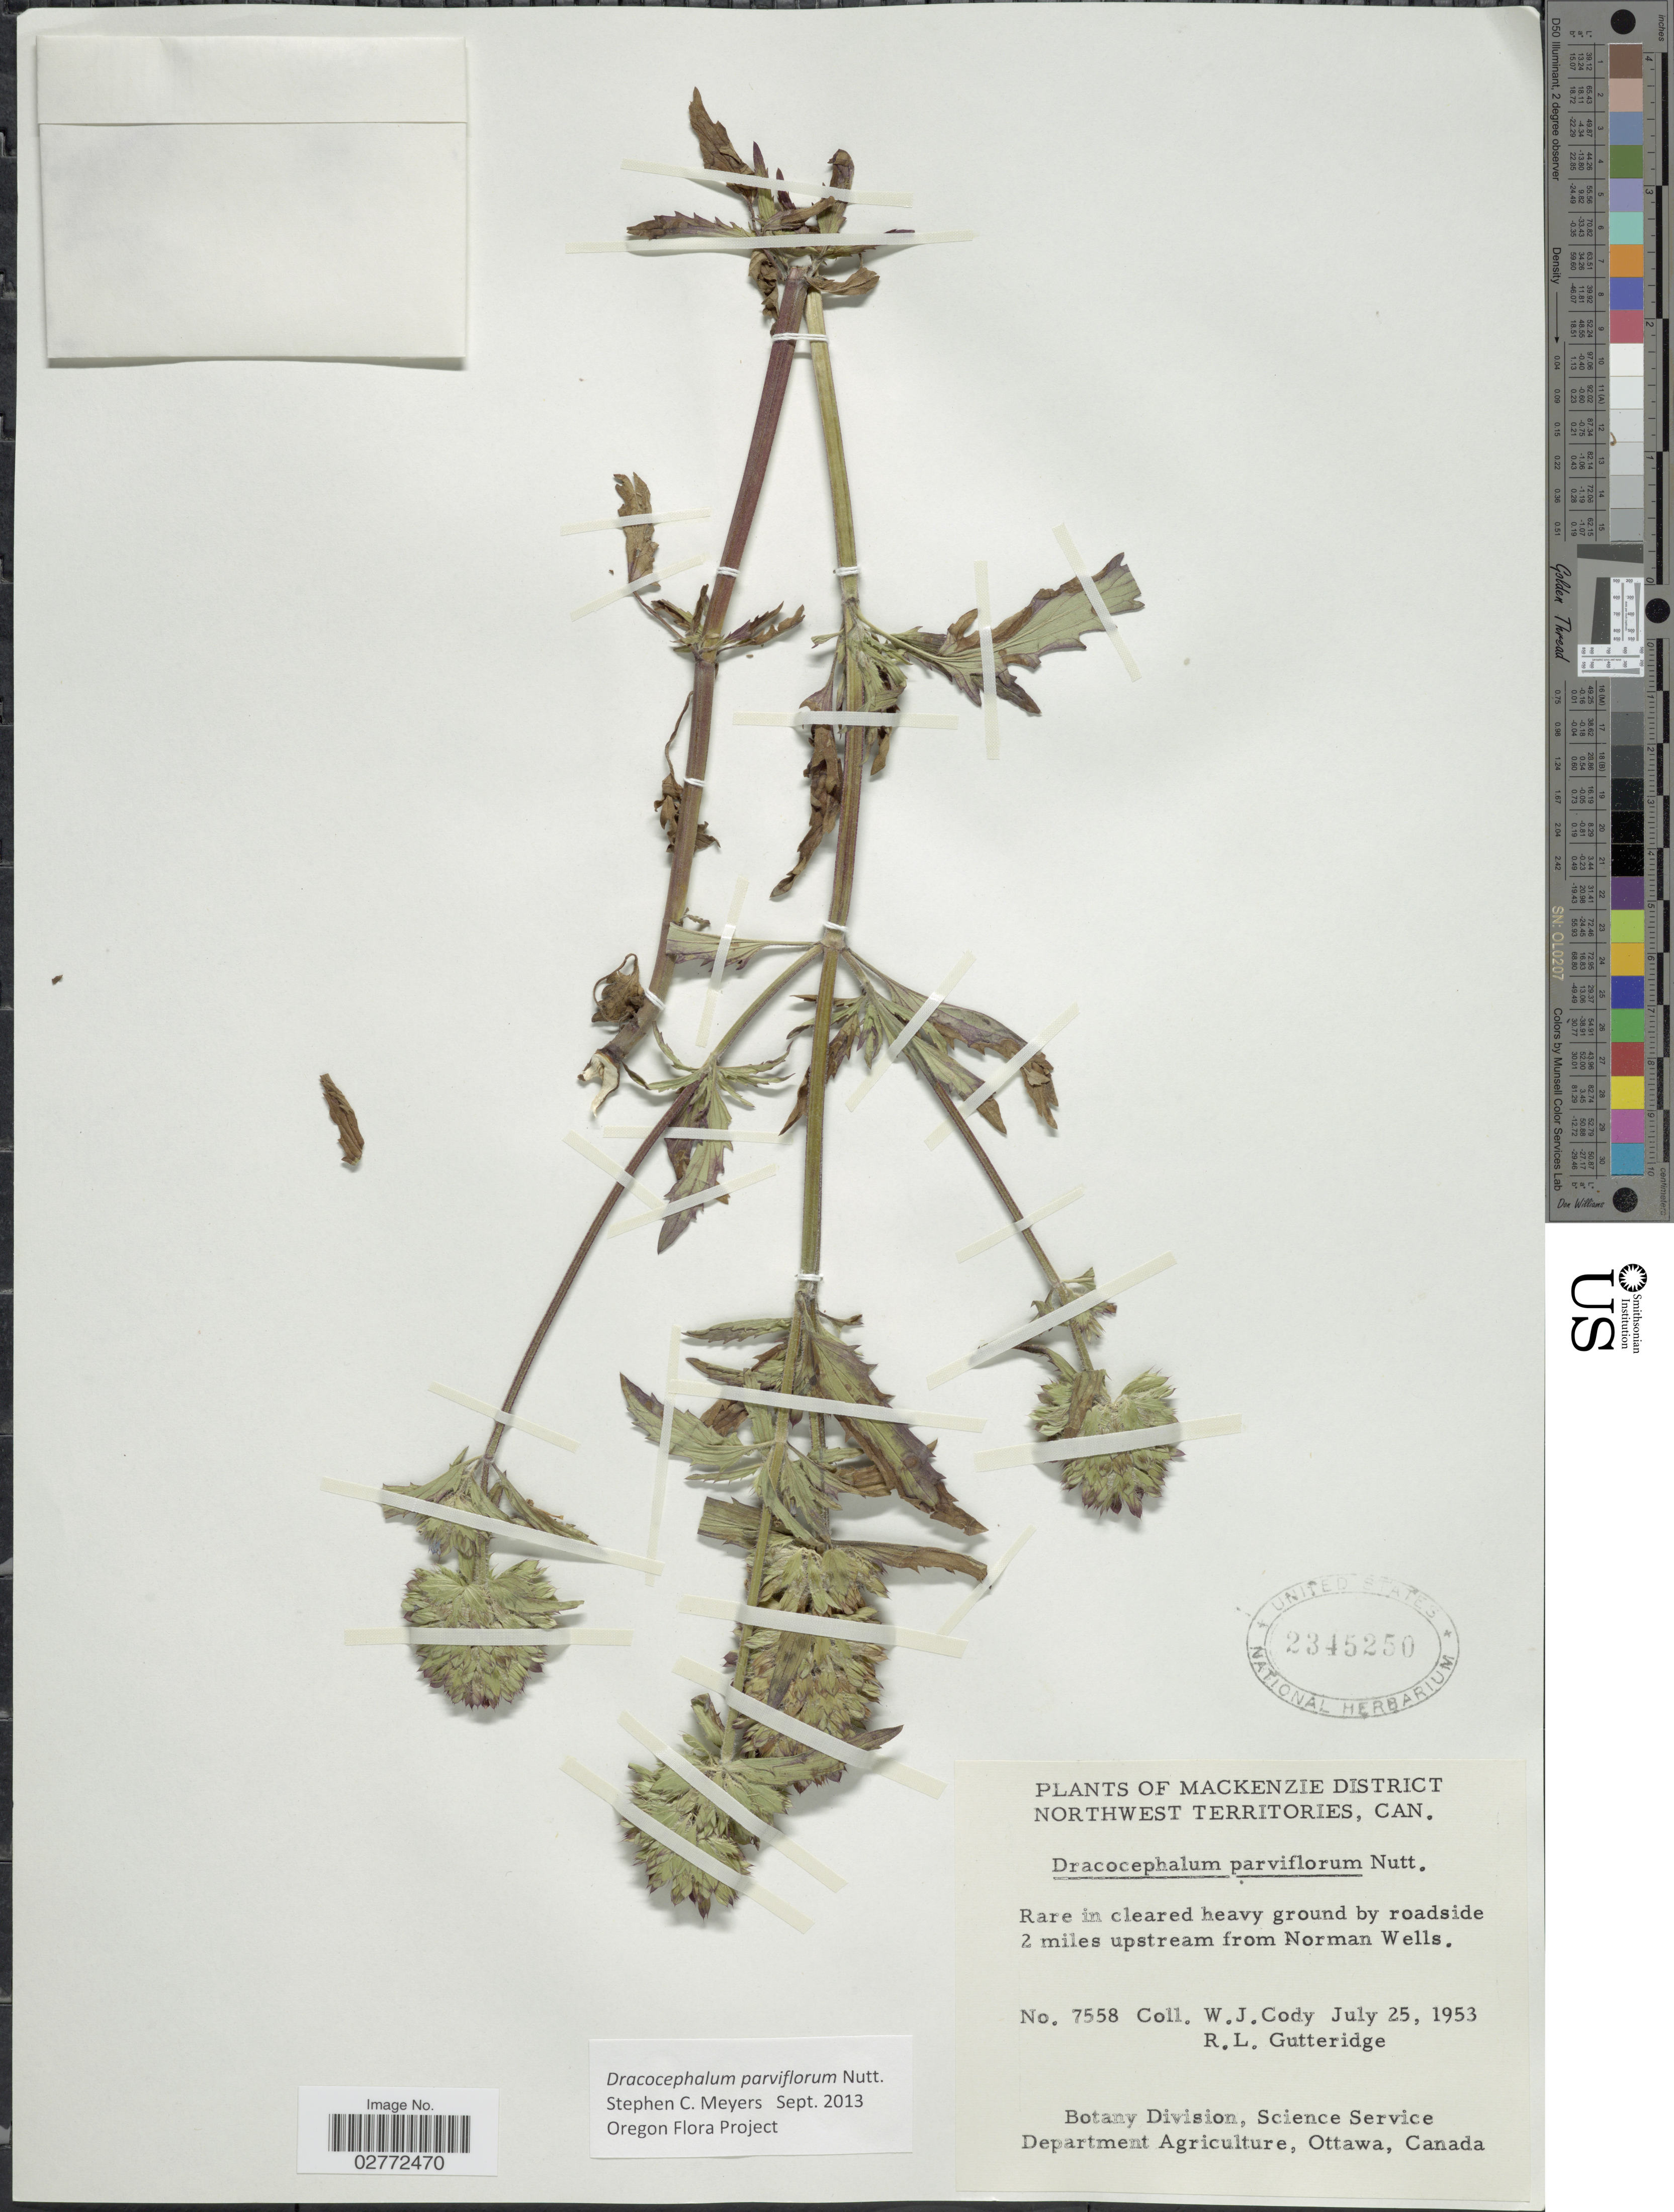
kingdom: Plantae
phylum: Tracheophyta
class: Magnoliopsida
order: Lamiales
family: Lamiaceae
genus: Dracocephalum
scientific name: Dracocephalum parviflorum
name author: Nutt.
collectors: W. Cody & R. Gutteridge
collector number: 7558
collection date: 1953-07-25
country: Canada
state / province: Northwest Territories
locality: Mackenzie District. Rare in cleared heavy ground by roadside 2 miles upstream from Norman Wells.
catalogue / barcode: US 2345250